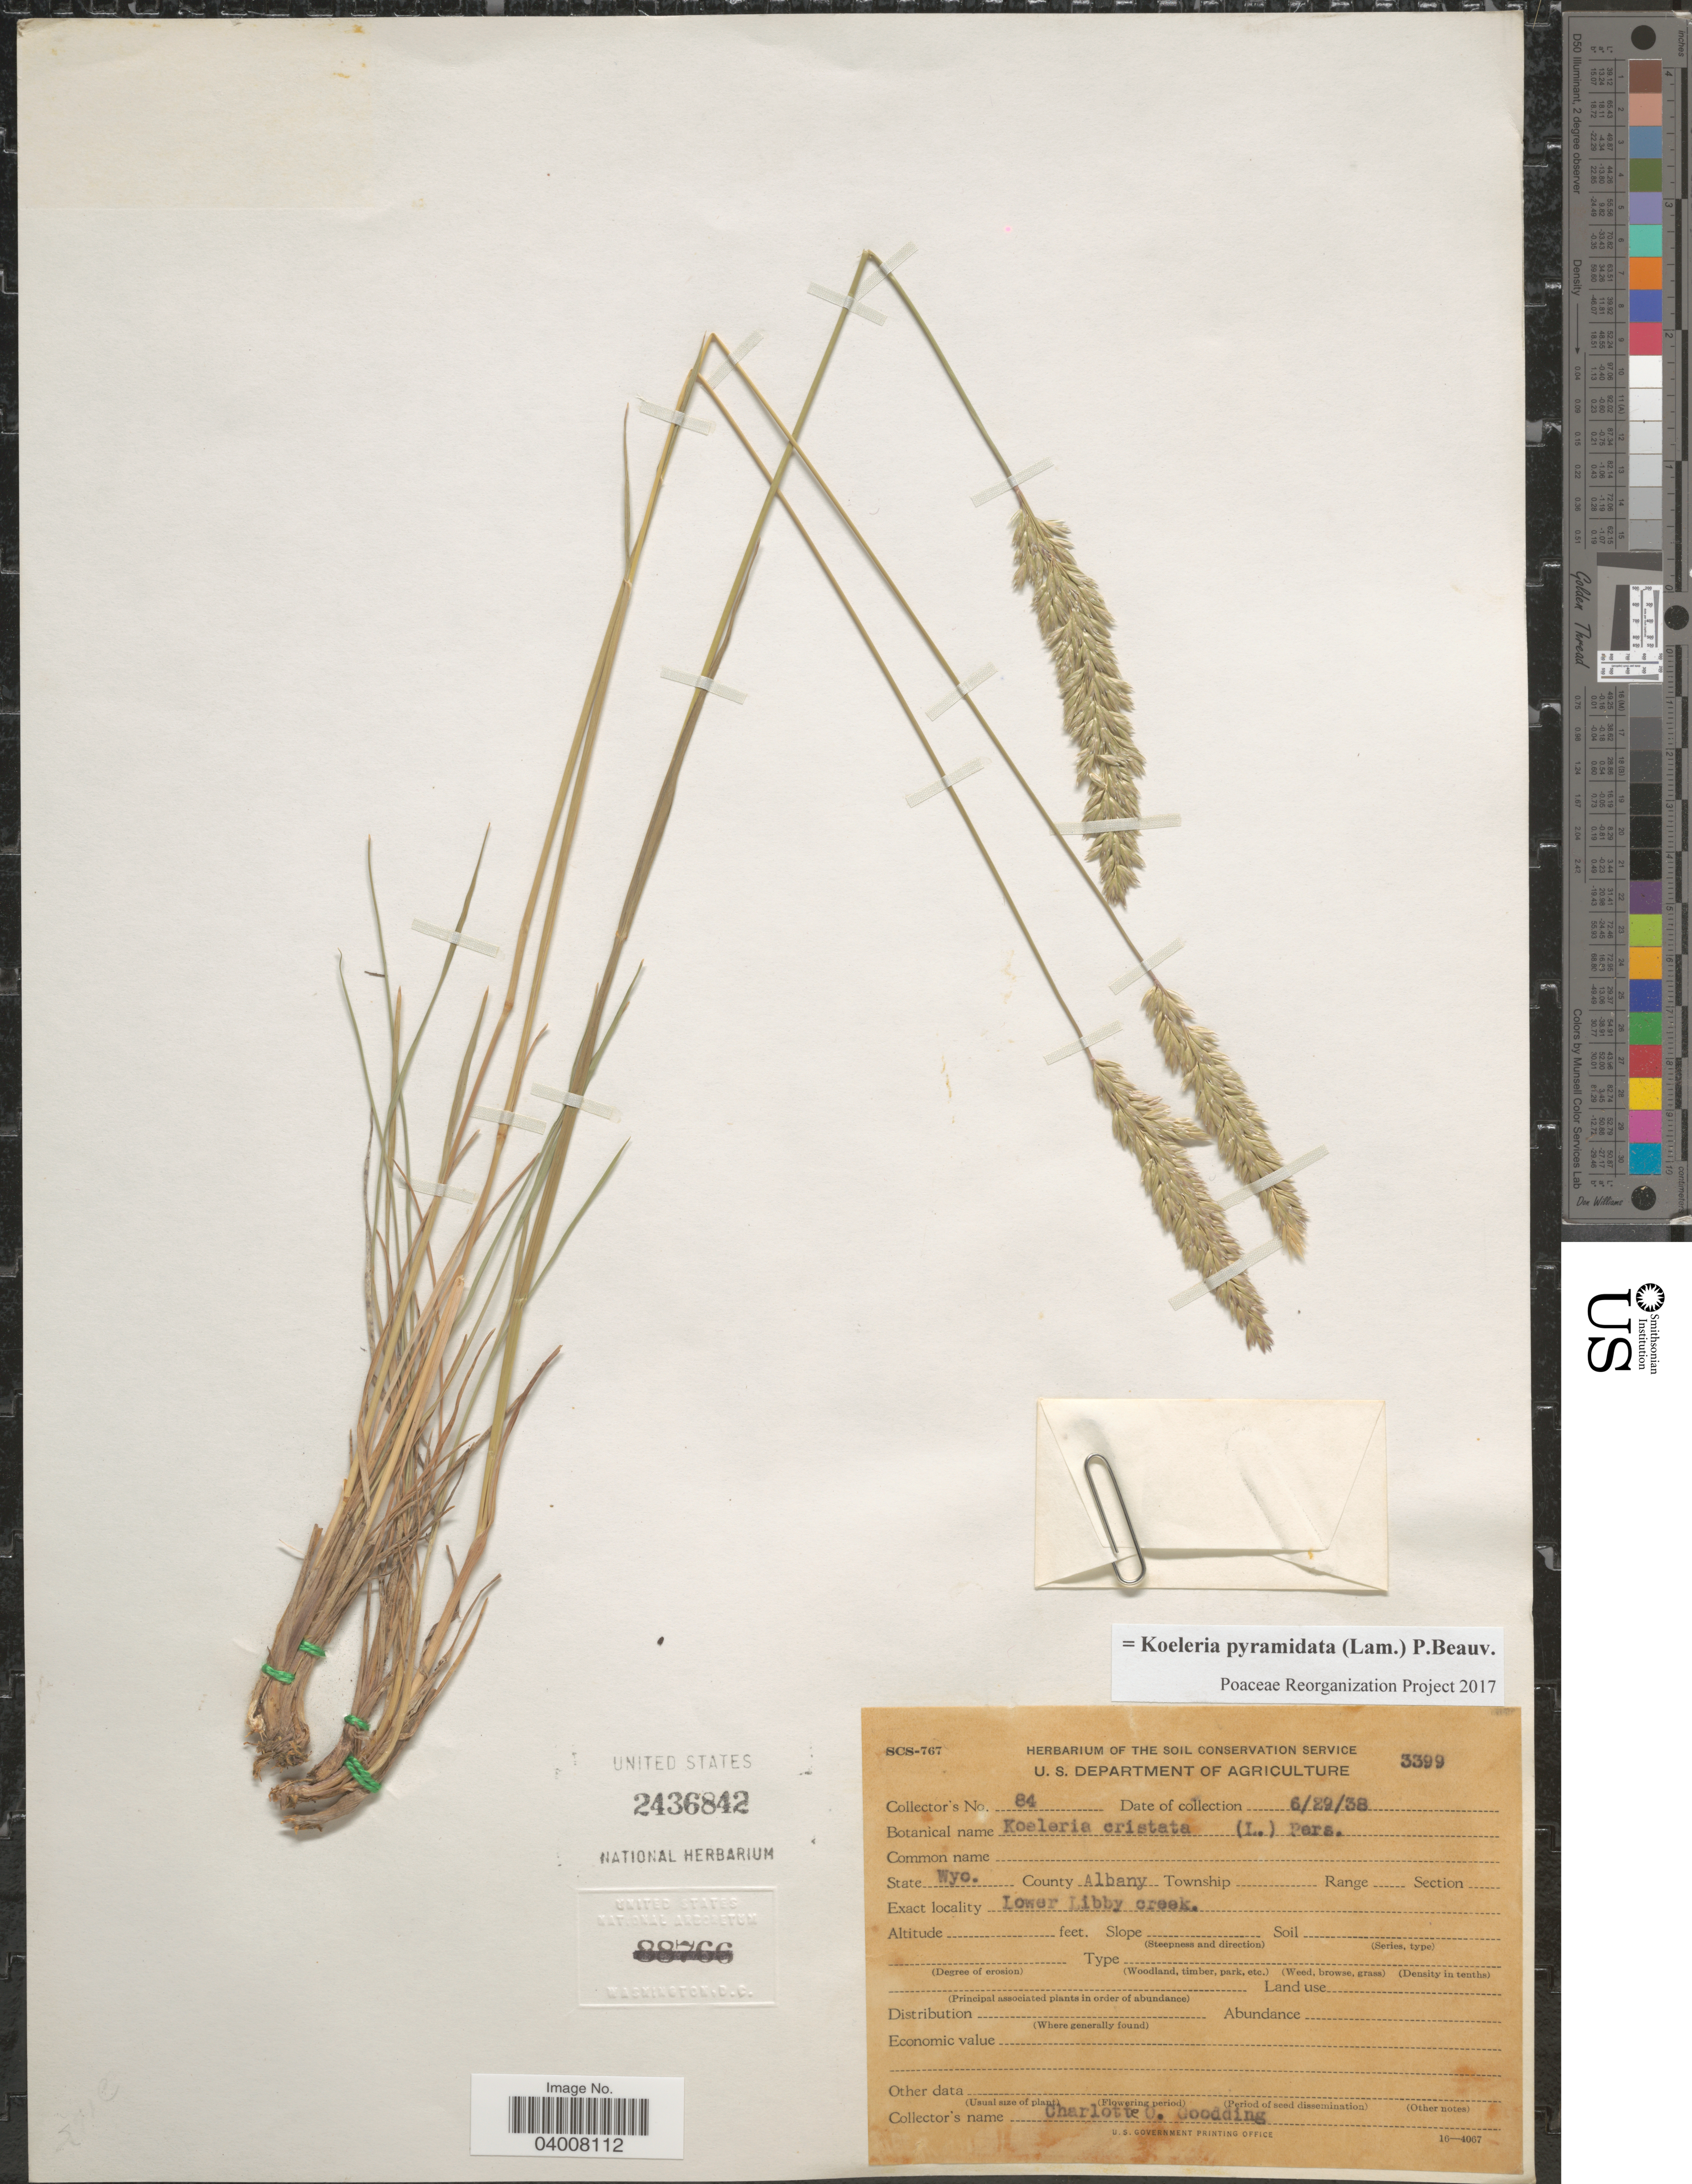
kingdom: Plantae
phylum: Tracheophyta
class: Liliopsida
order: Poales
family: Poaceae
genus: Koeleria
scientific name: Koeleria pyramidata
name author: (Lam.) P. Beauv.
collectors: C. Goodding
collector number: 84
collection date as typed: Transcribed d/m/y: 29/6/38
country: United States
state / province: Wyoming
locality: Lower Libby creek.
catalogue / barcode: US 2436842